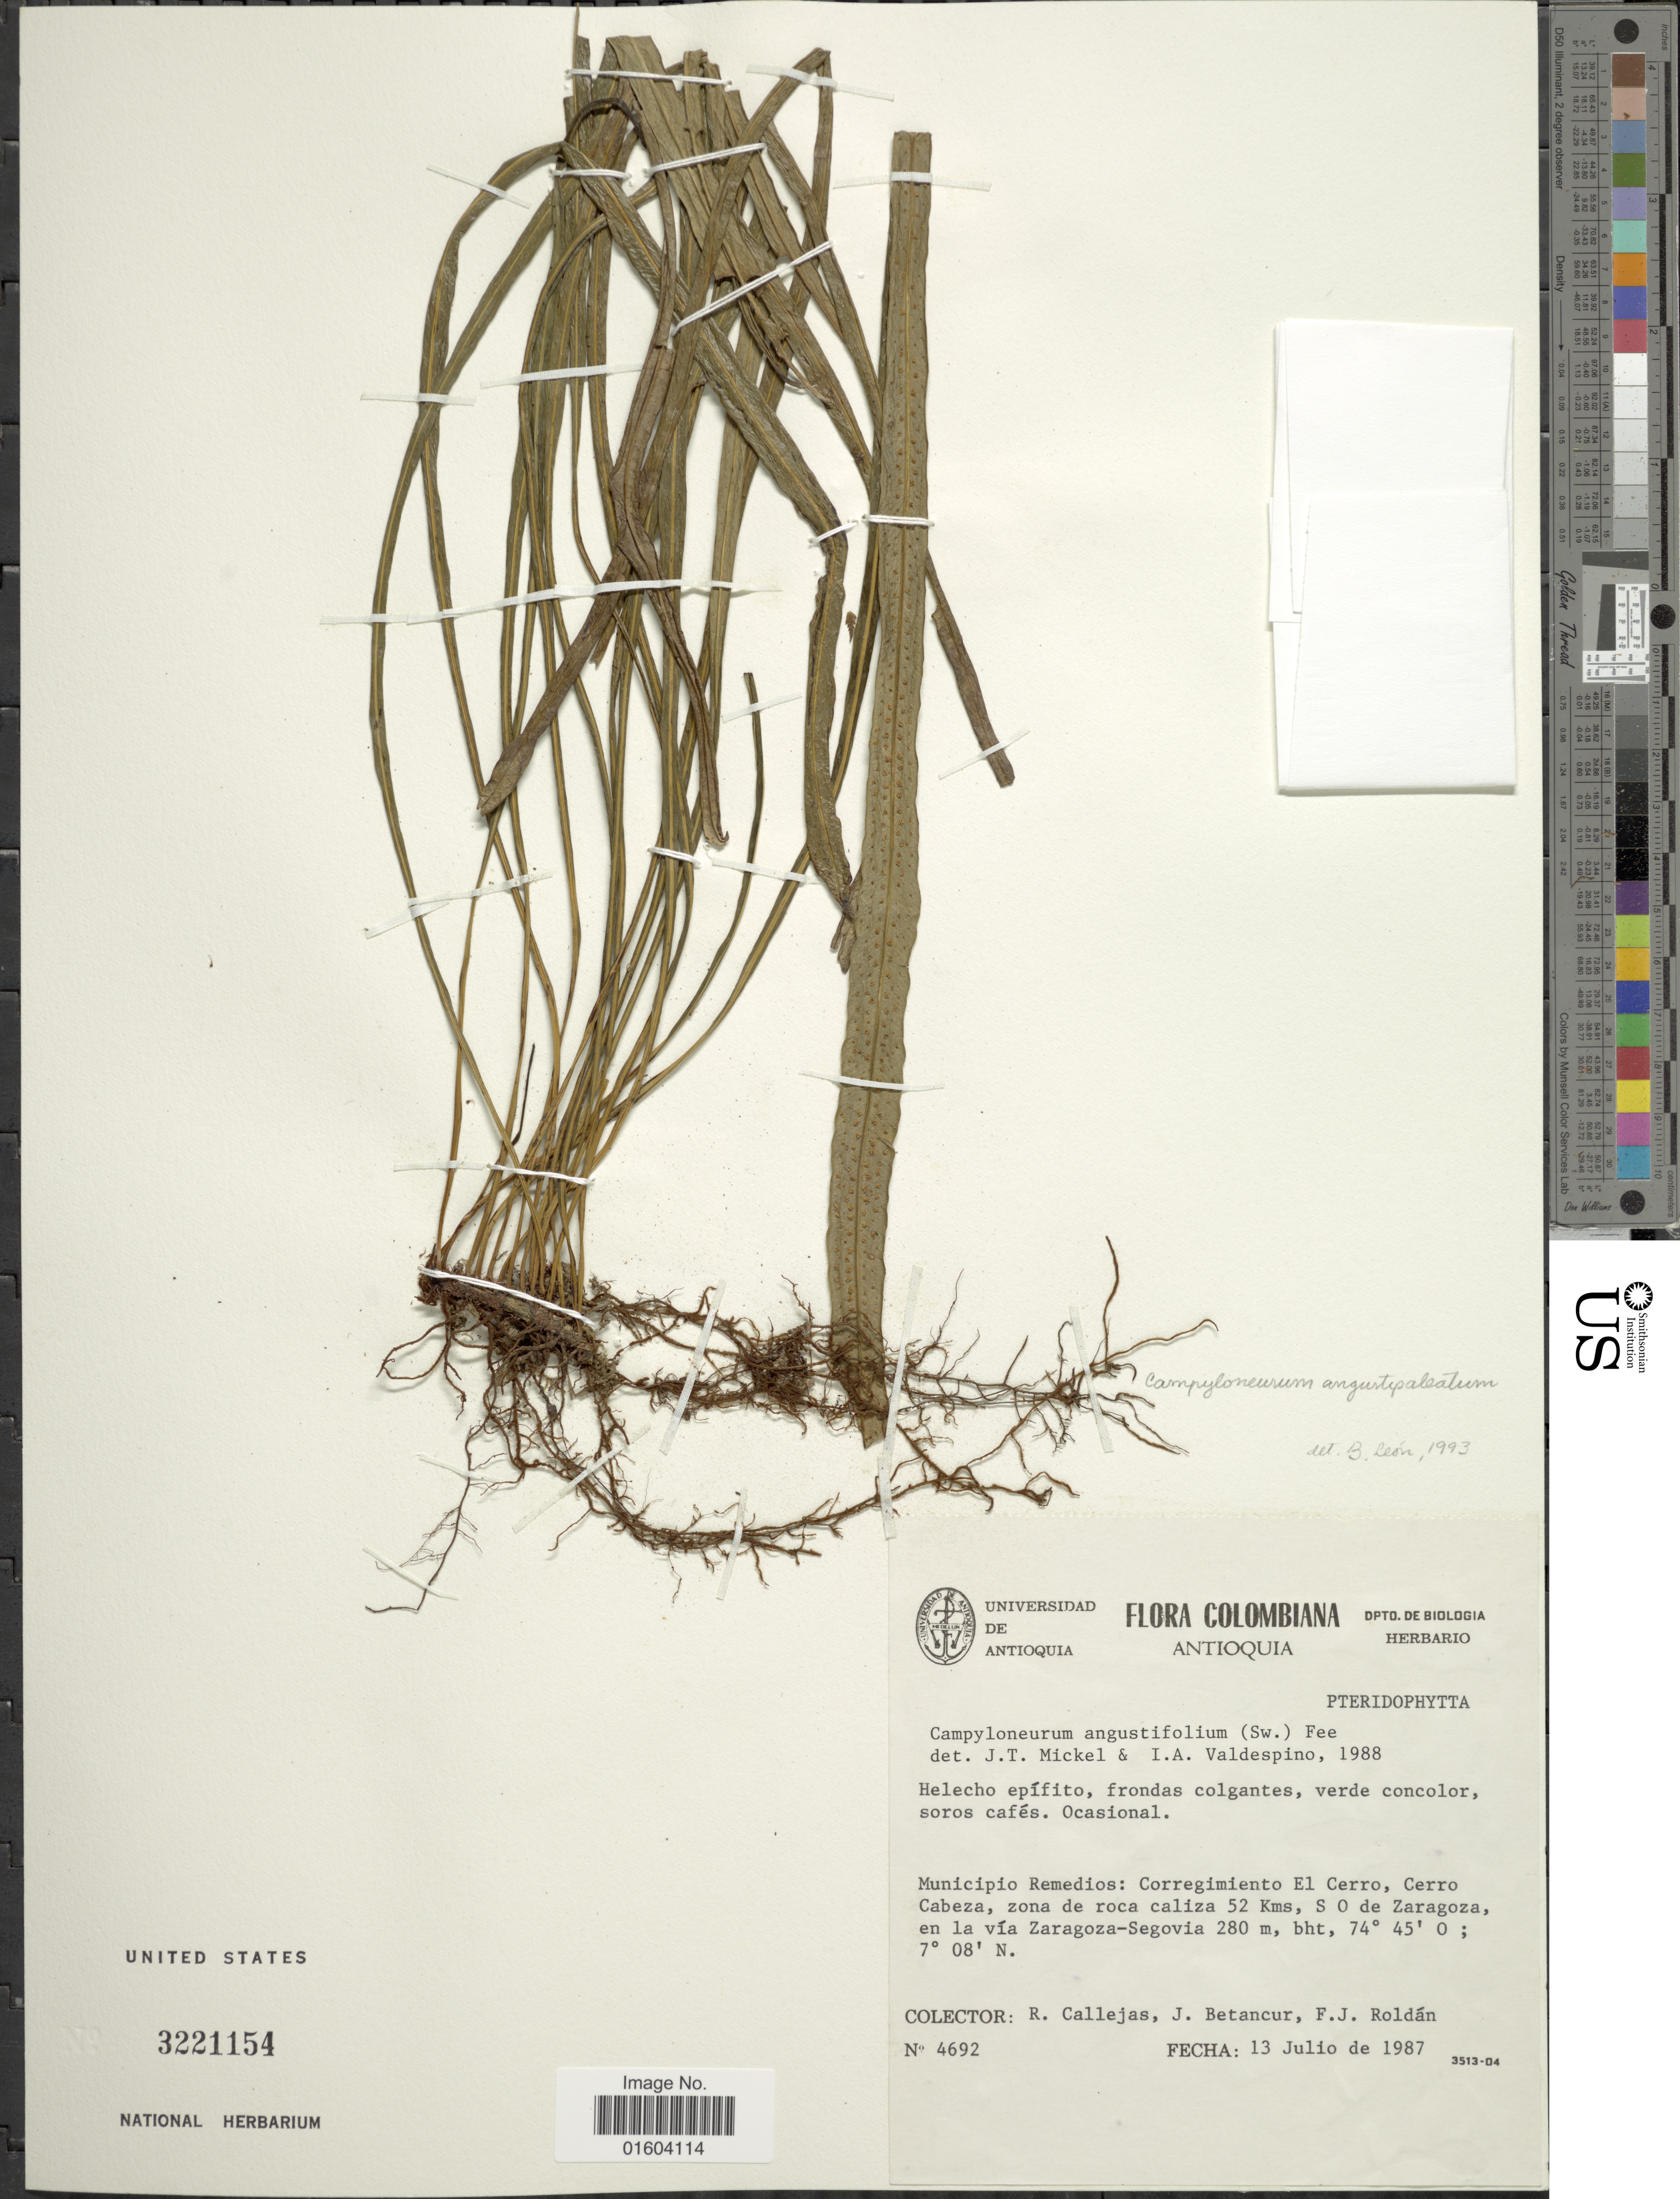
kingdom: Plantae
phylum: Tracheophyta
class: Polypodiopsida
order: Polypodiales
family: Polypodiaceae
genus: Campyloneurum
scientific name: Campyloneurum angustipaleatum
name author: (Alston) Lellinger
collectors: R. Callejas, J. Betancur & F. J. Roldán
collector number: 4692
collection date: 1987-07-13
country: Colombia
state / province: Antioquia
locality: Antioquia. Municipio Remedios: Corregimiento El Cerro, Cerro Cabeza, zona de roca caliza 52 Kms, S 0 de Zaragoza, en la via Zaragoza- Segovia.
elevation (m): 280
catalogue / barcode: US 3221154